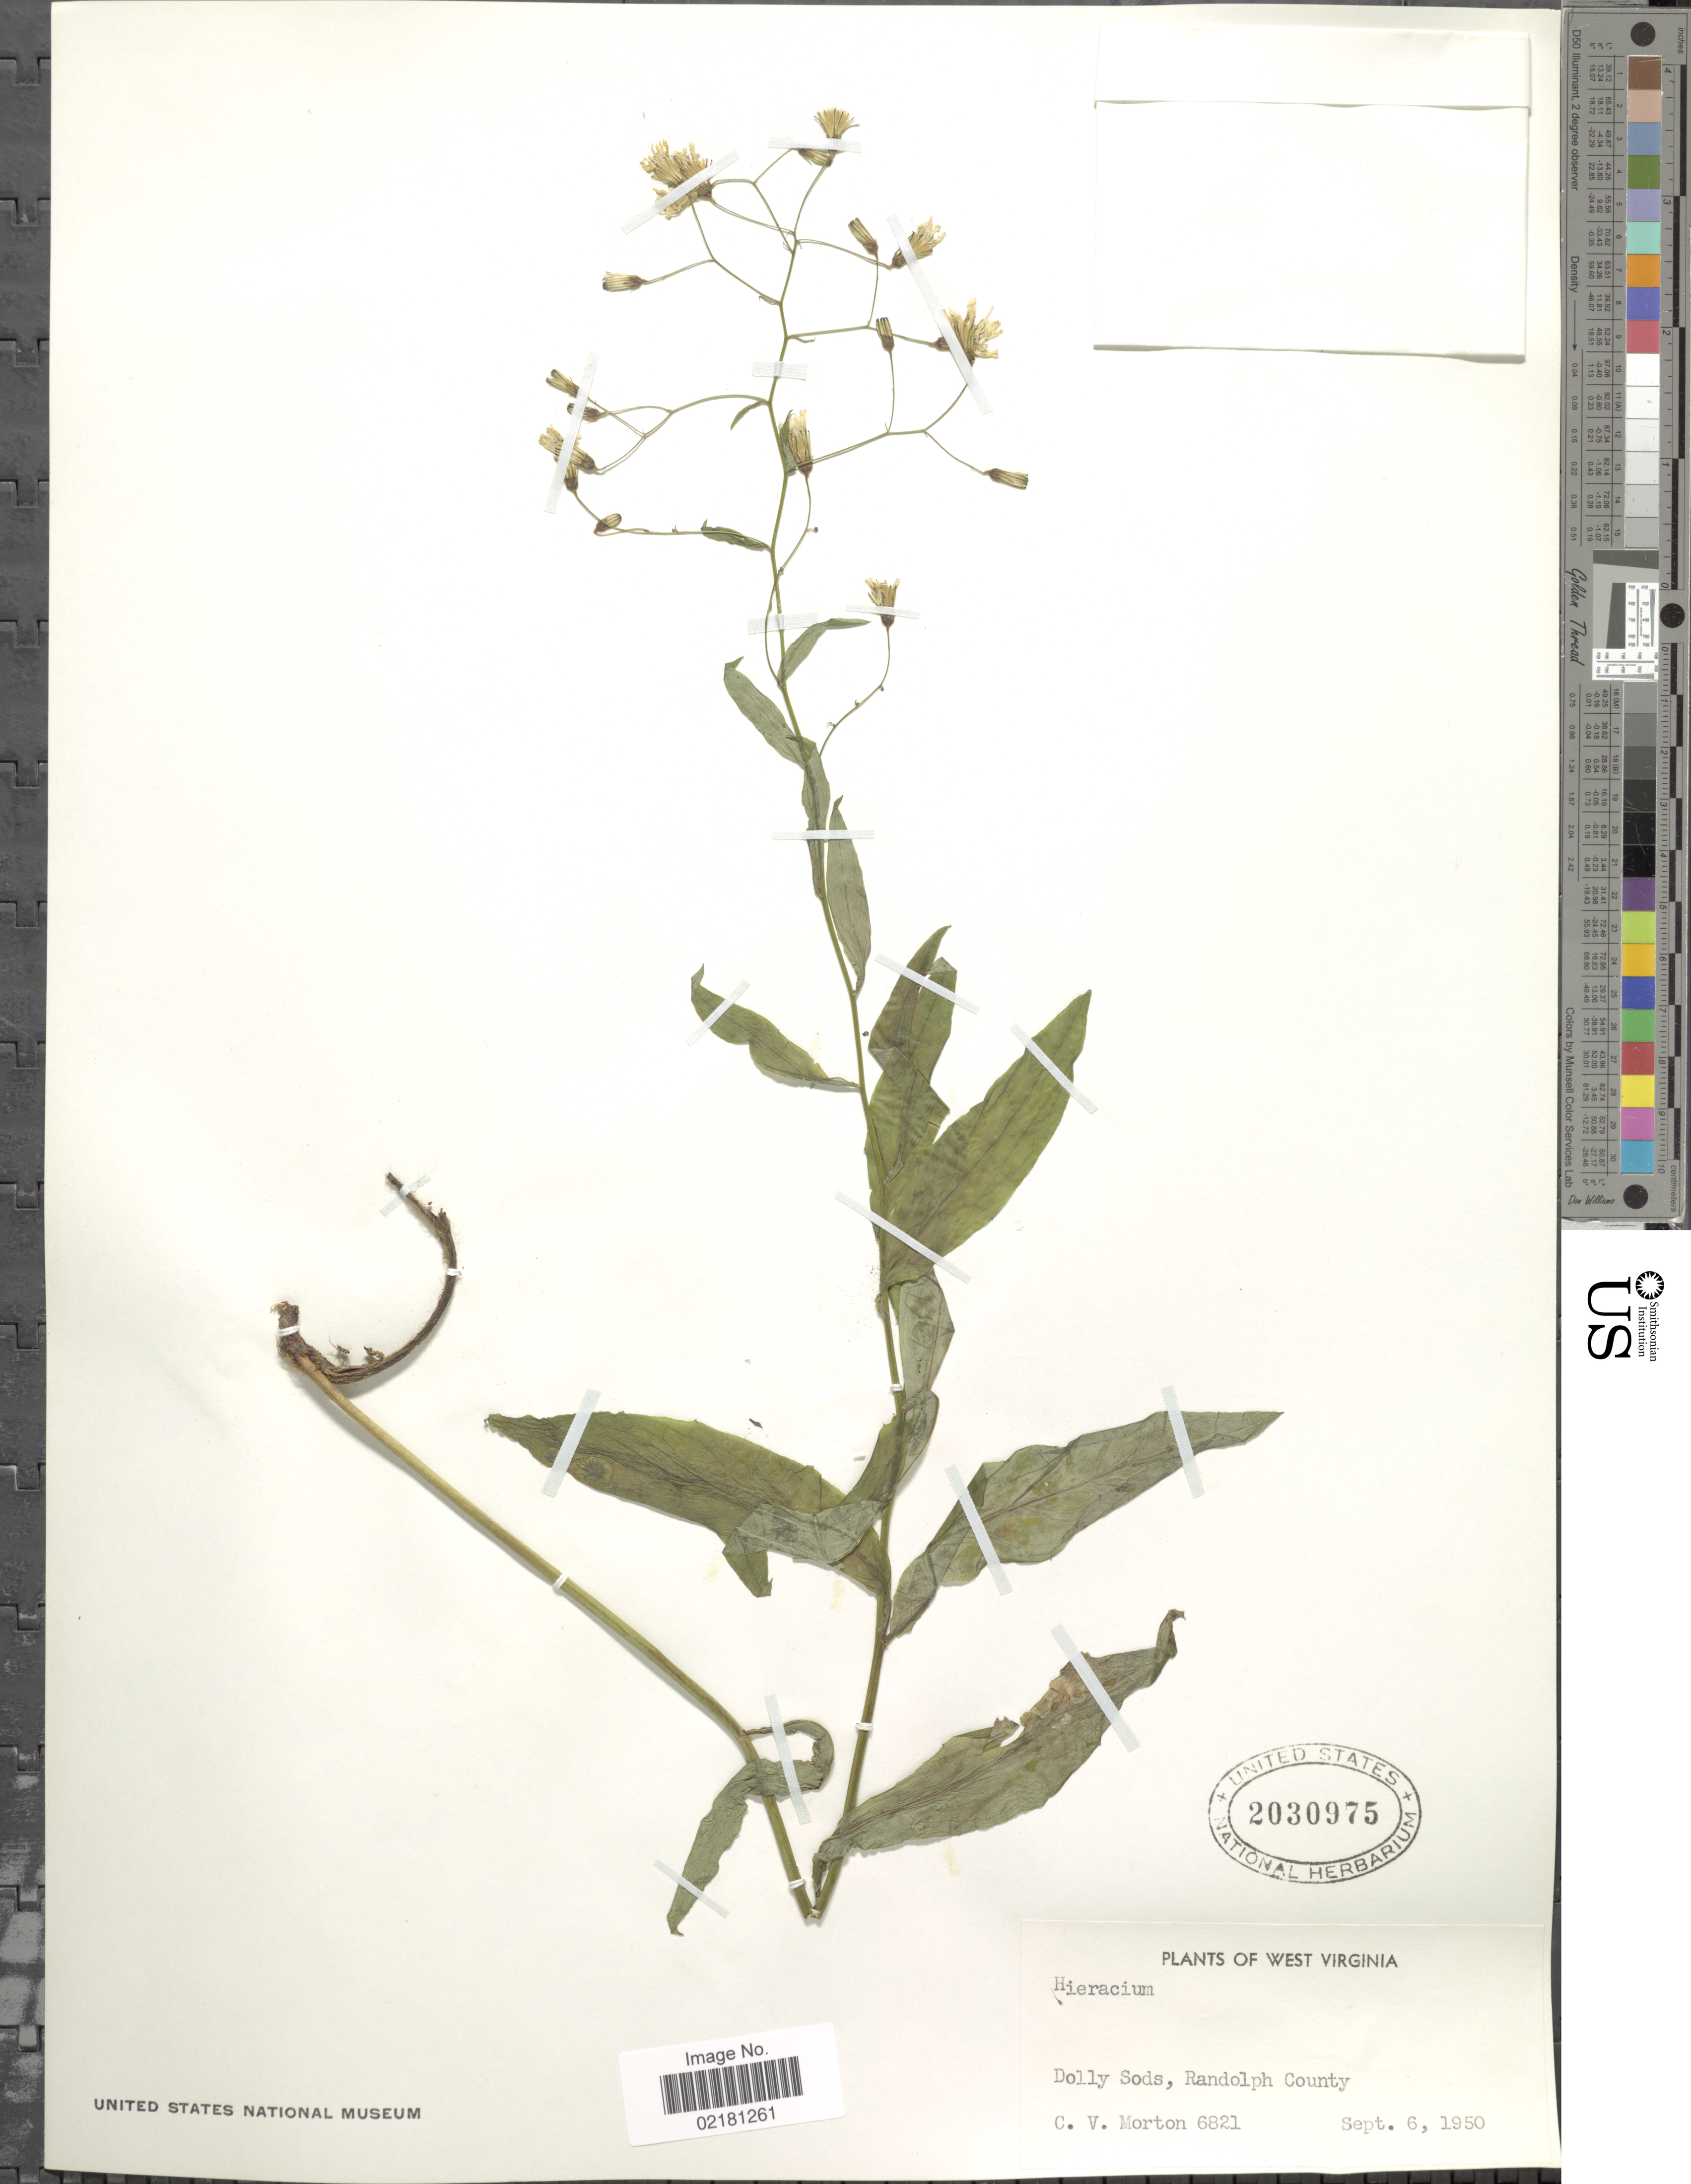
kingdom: Plantae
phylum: Tracheophyta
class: Magnoliopsida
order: Asterales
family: Asteraceae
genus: Hieracium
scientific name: Hieracium repandulare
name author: Druce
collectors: C. V. Morton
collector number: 6821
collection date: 1950-09-06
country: United States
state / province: West Virginia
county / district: Randolph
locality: Dolly Sods, Randolph County.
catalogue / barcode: US 2030975